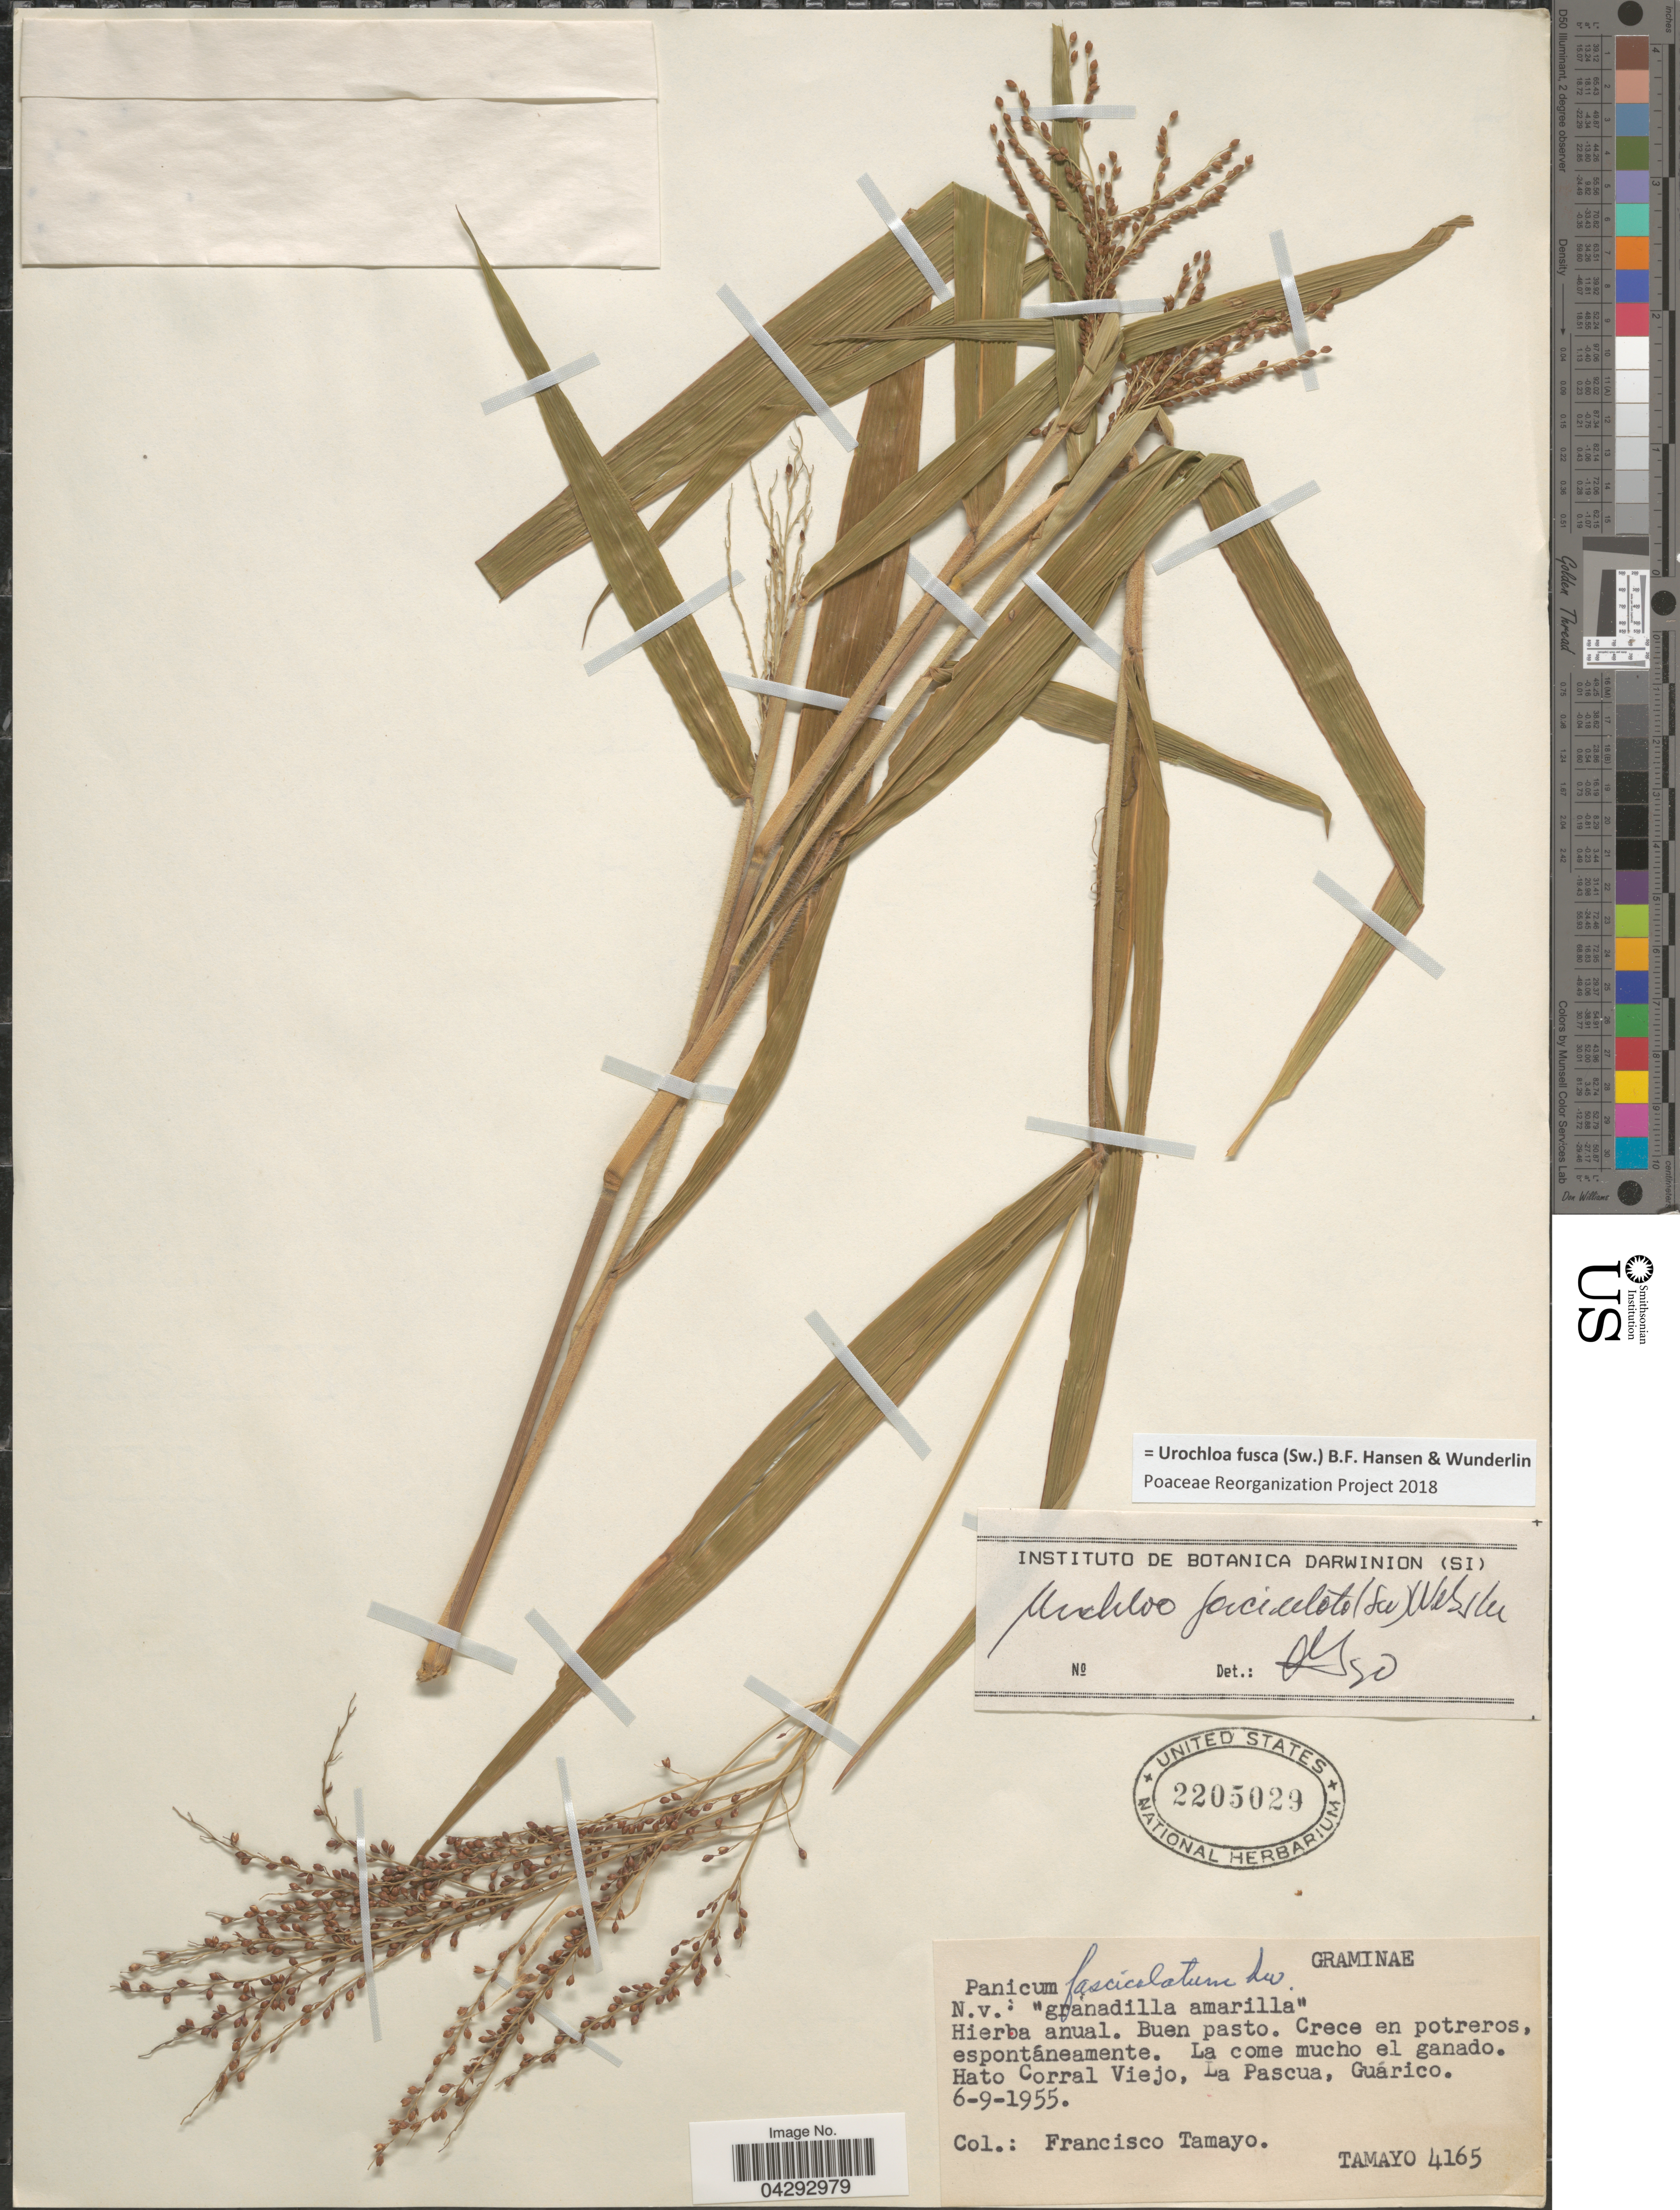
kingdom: Plantae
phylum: Tracheophyta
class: Liliopsida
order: Poales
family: Poaceae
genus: Urochloa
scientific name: Urochloa fusca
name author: (Sw.) B.F. Hansen & Wunderlin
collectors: F. Tamayo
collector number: TAMAYO4165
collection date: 1955-09-06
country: Venezuela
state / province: Guarico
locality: Hato Corral Viejo, La Pascua.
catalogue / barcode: US 2205029